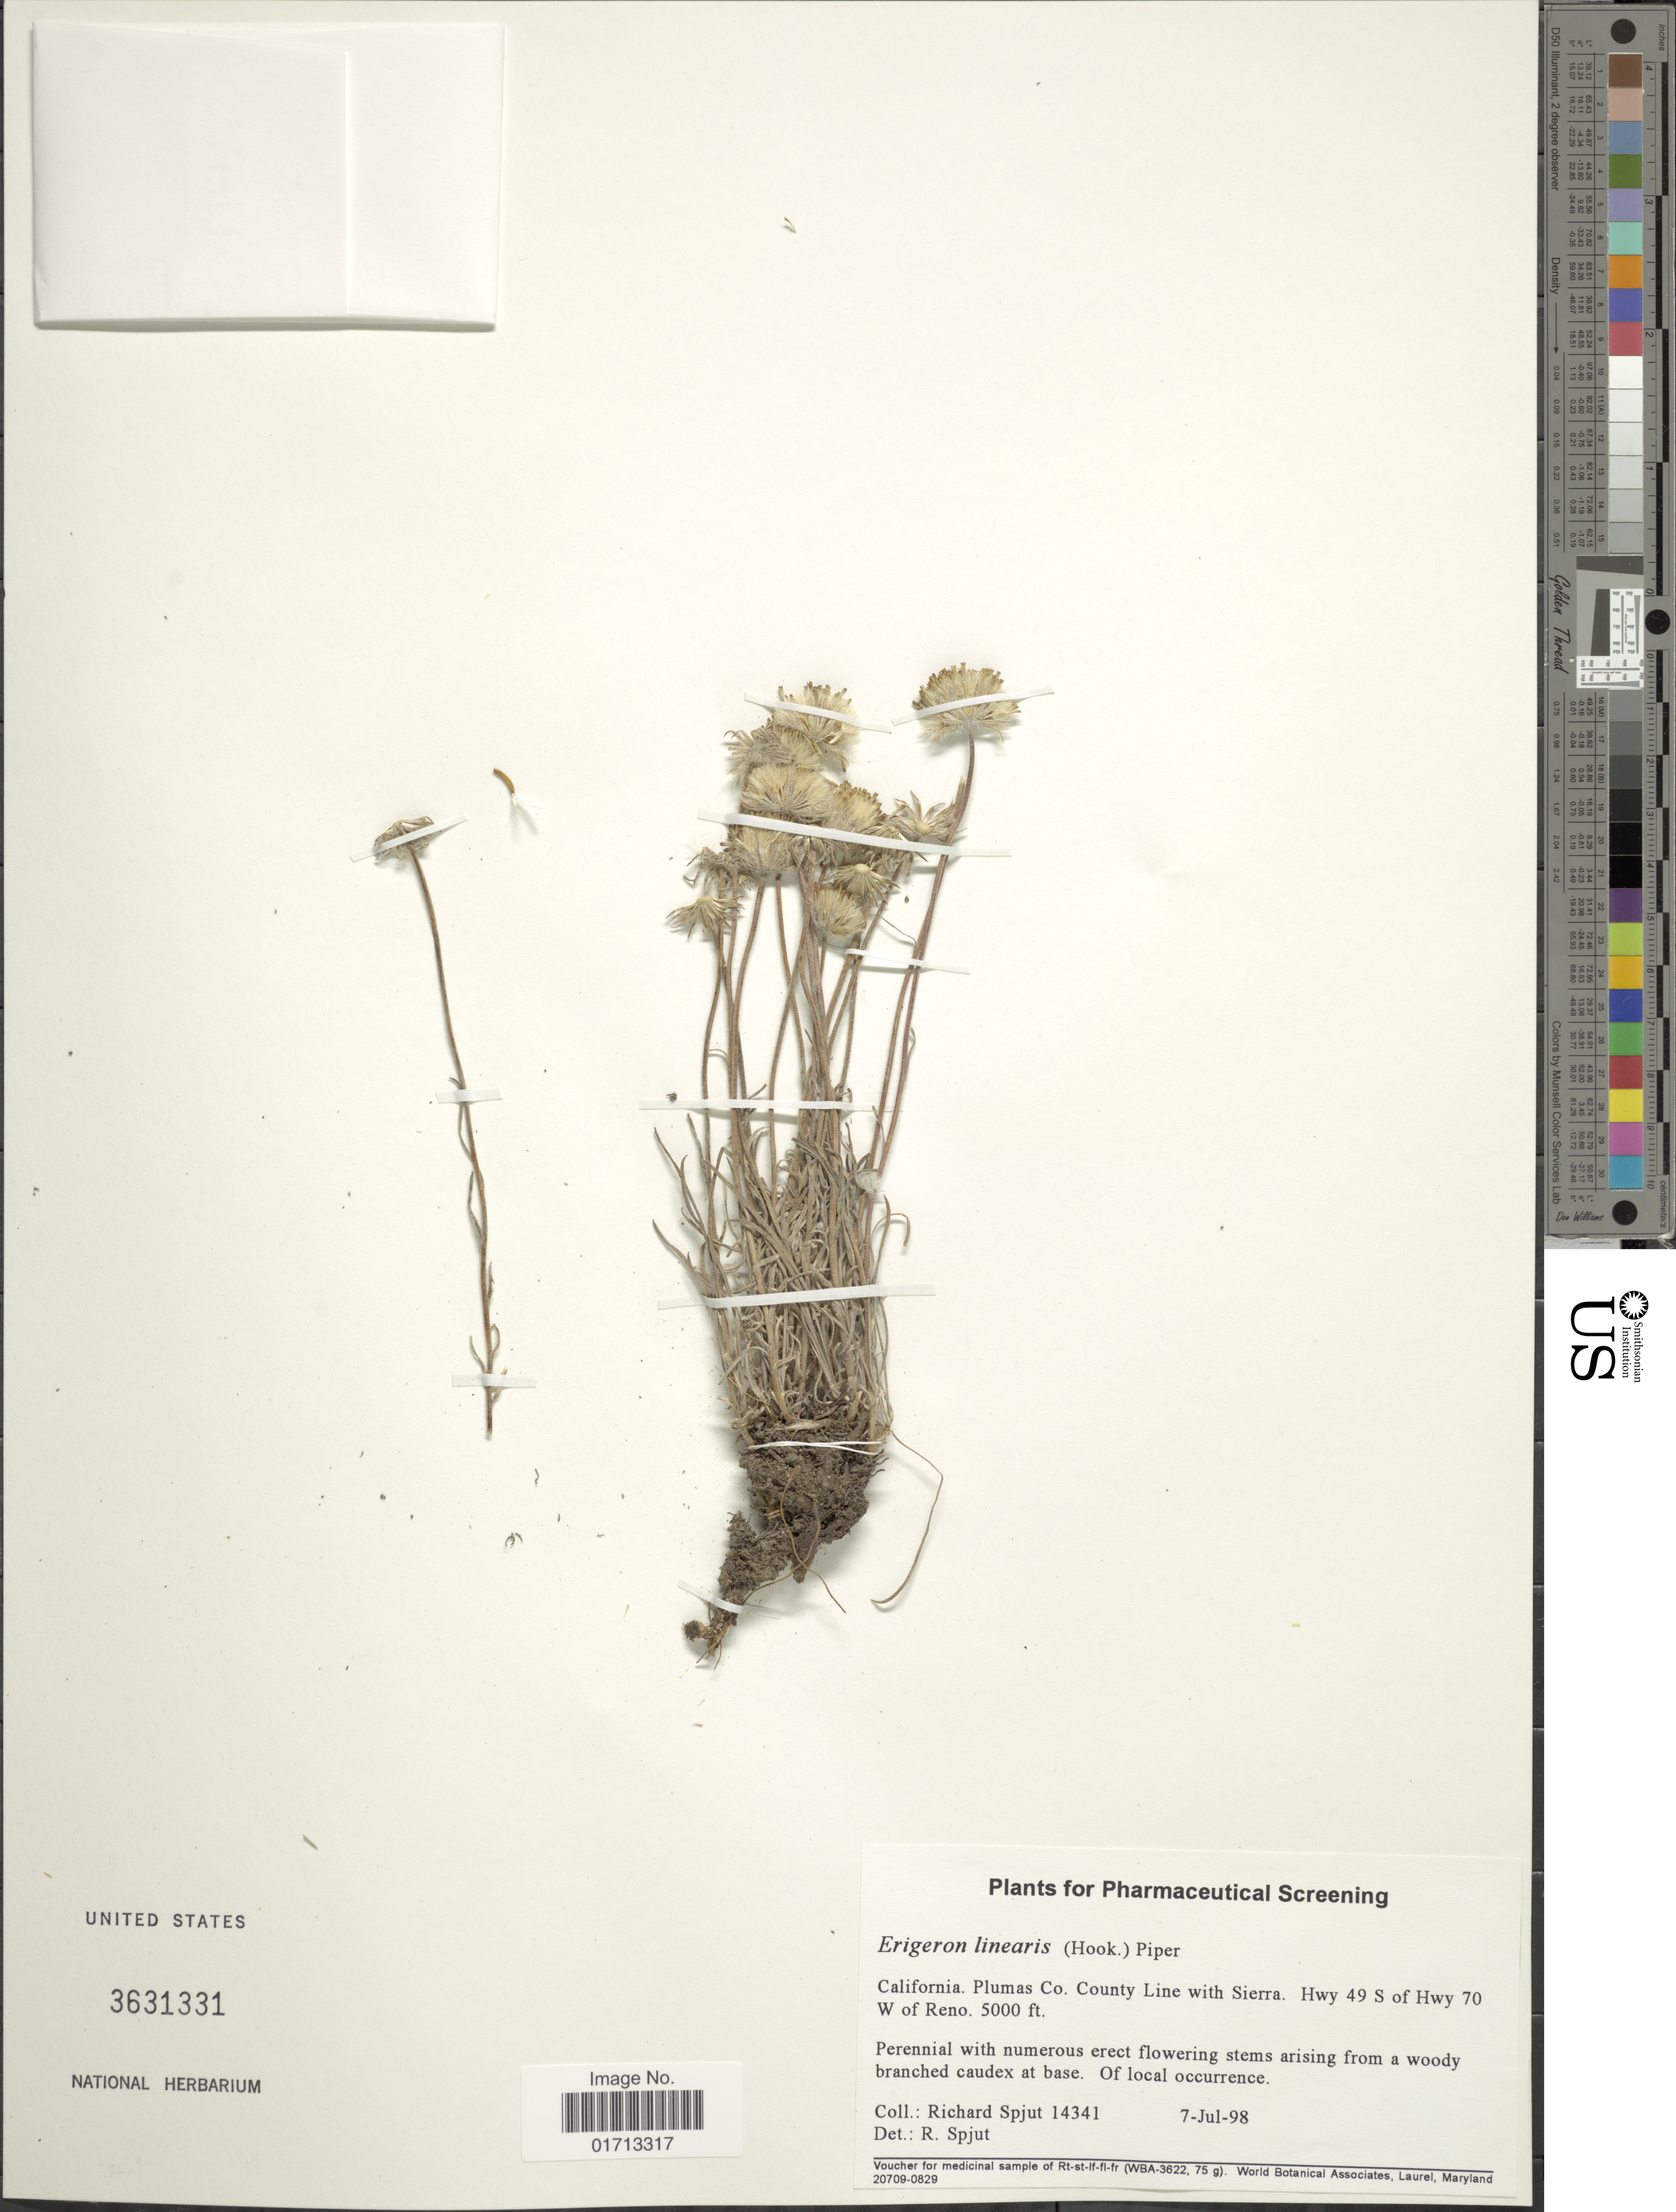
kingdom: Plantae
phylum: Tracheophyta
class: Magnoliopsida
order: Asterales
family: Asteraceae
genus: Erigeron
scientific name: Erigeron linearis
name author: (Hook.) Piper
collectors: R. Spjut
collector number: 14341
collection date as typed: Transcribed d/m/y: 7/7/98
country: United States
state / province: California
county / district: Plumas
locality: Plumas Co. County Line with Sierra. Hwy 49 S of Hwy 70 W of Reno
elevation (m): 1524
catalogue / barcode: US 3631331